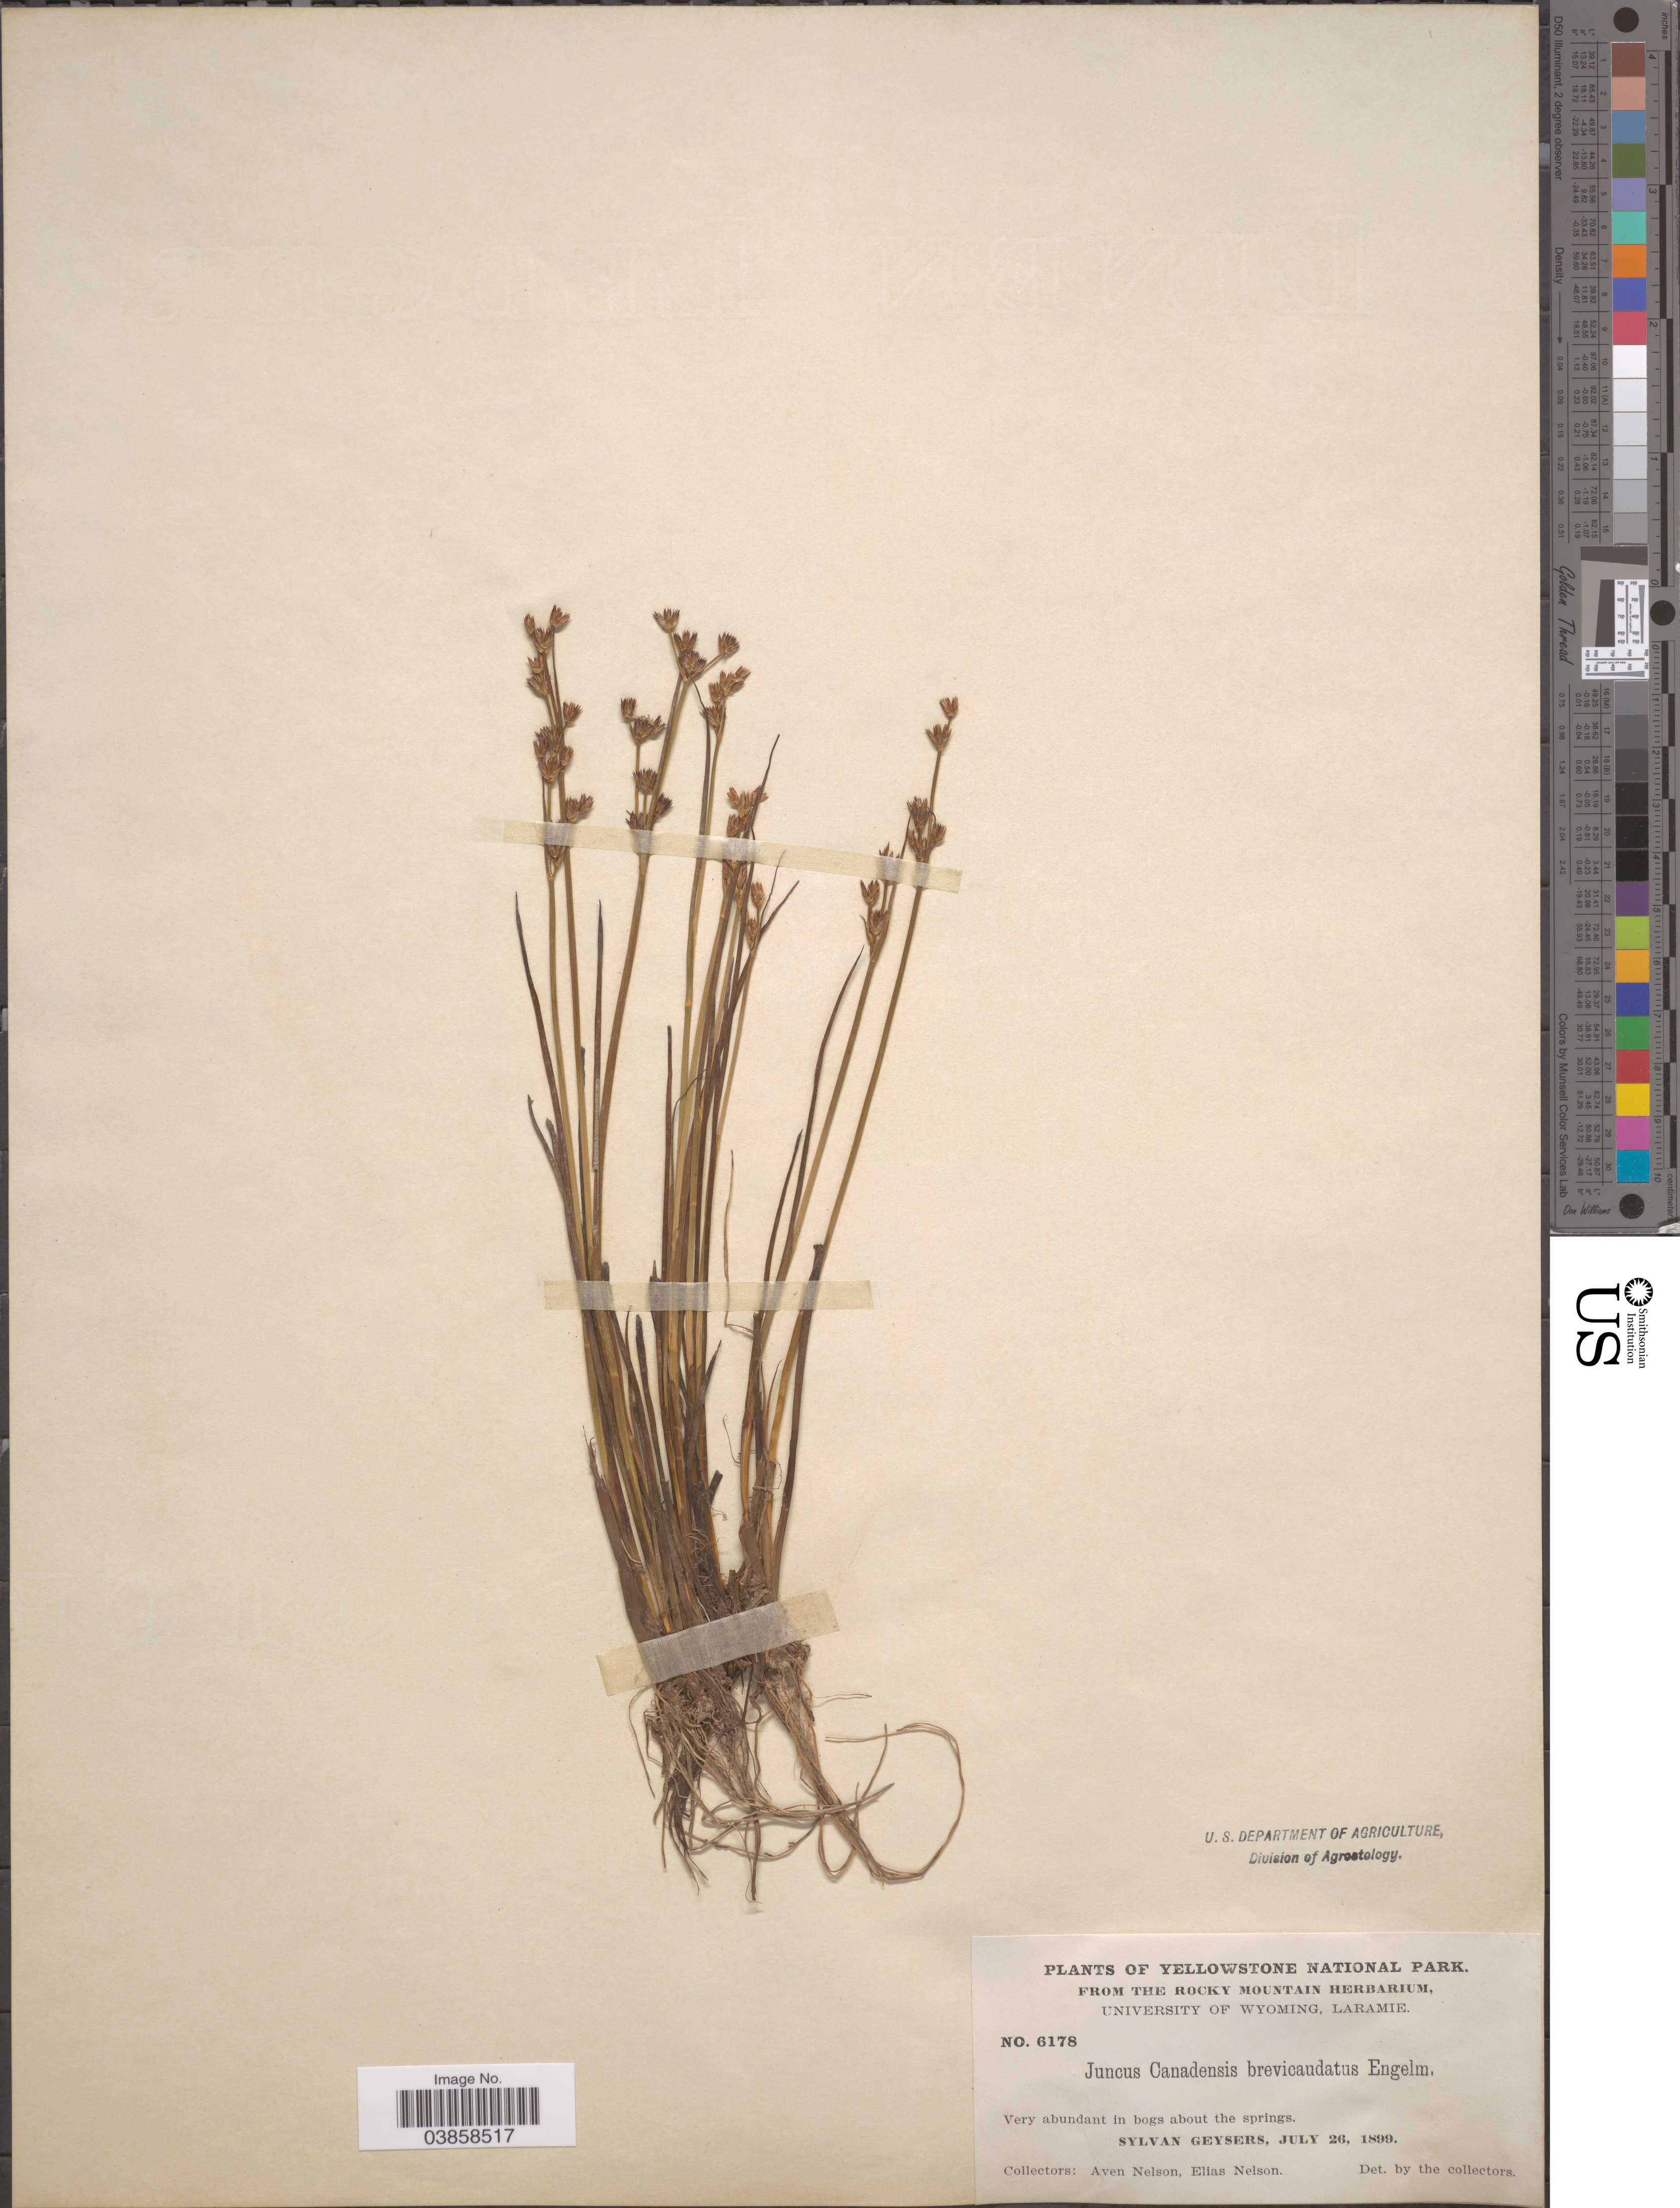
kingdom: Plantae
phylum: Tracheophyta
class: Liliopsida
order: Poales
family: Juncaceae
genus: Juncus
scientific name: Juncus tweedyi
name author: Rydb.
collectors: A. Nelson & E. Nelson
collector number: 6178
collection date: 1899-07-26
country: United States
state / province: Wyoming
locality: Yellowstone National Park. Sylvan Geysers.